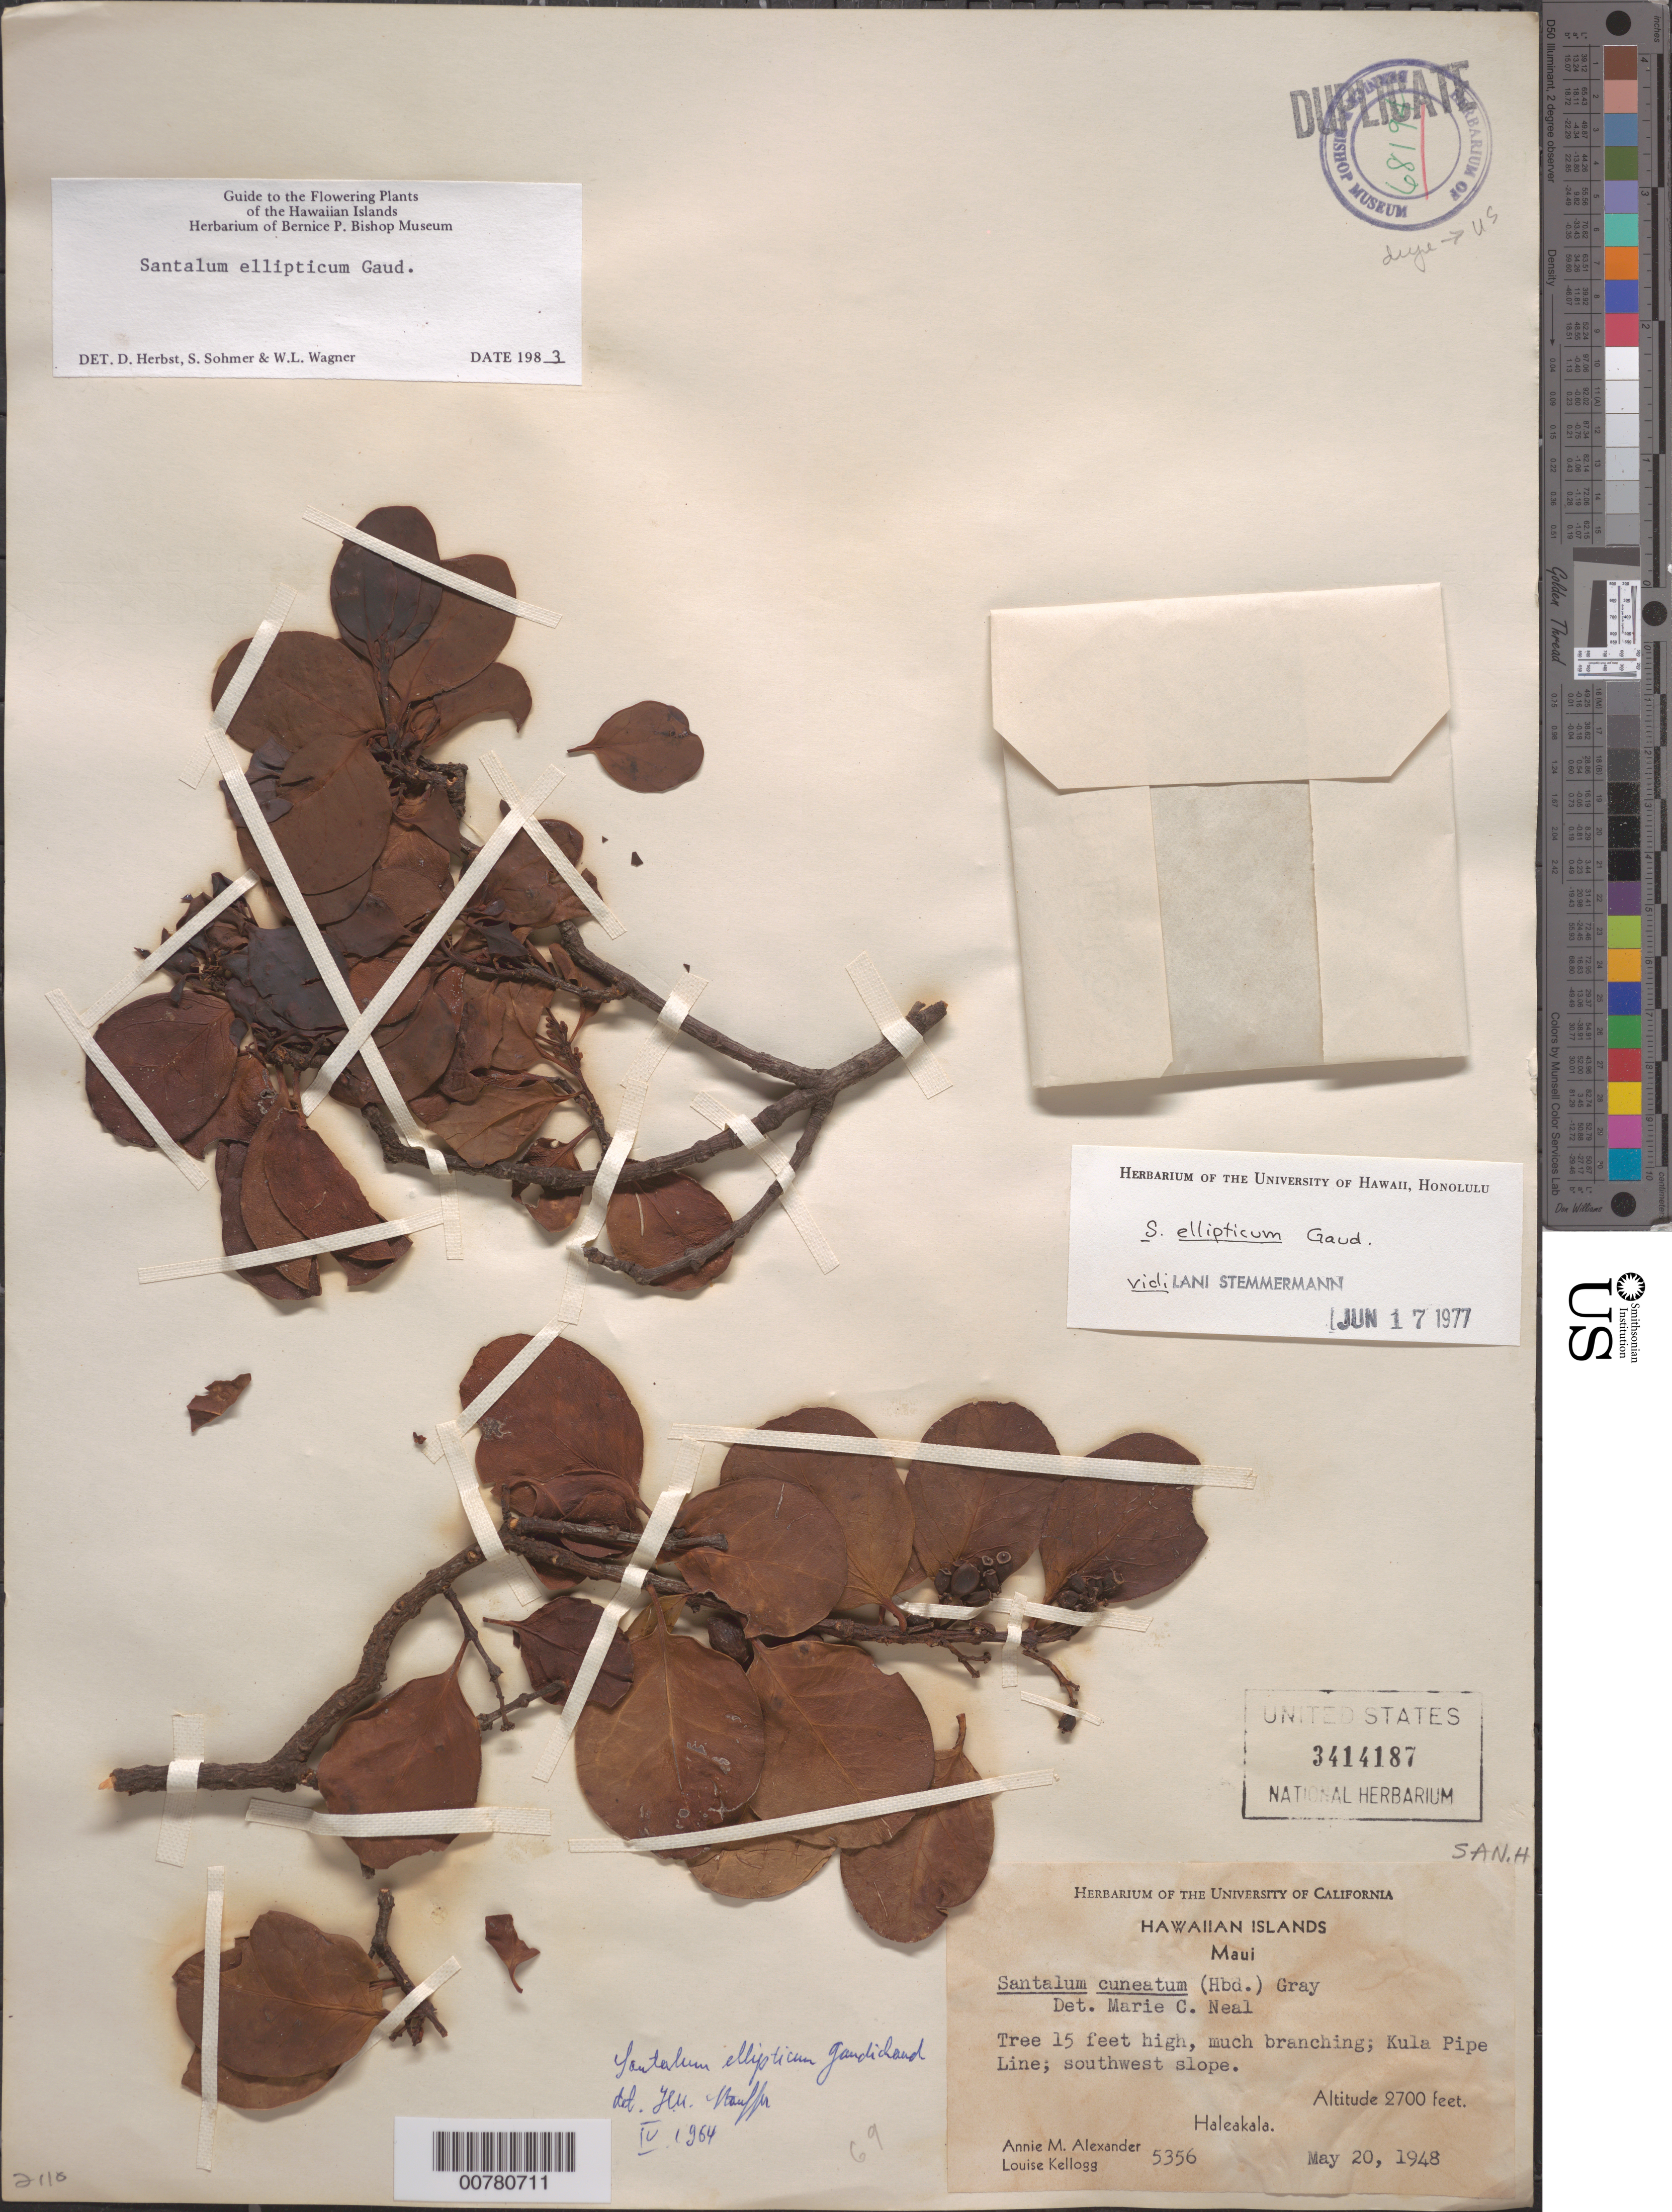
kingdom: Plantae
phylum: Tracheophyta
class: Magnoliopsida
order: Santalales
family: Santalaceae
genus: Santalum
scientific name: Santalum ellipticum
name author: Gaudich.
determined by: Stemmermann, L.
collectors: A. M. Alexander & L. Kellogg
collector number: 5356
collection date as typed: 20 May 1948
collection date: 1948-05-20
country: United States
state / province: Hawaii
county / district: Maui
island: Maui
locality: Kula Pipe Line; southwest slope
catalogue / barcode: US 3414187